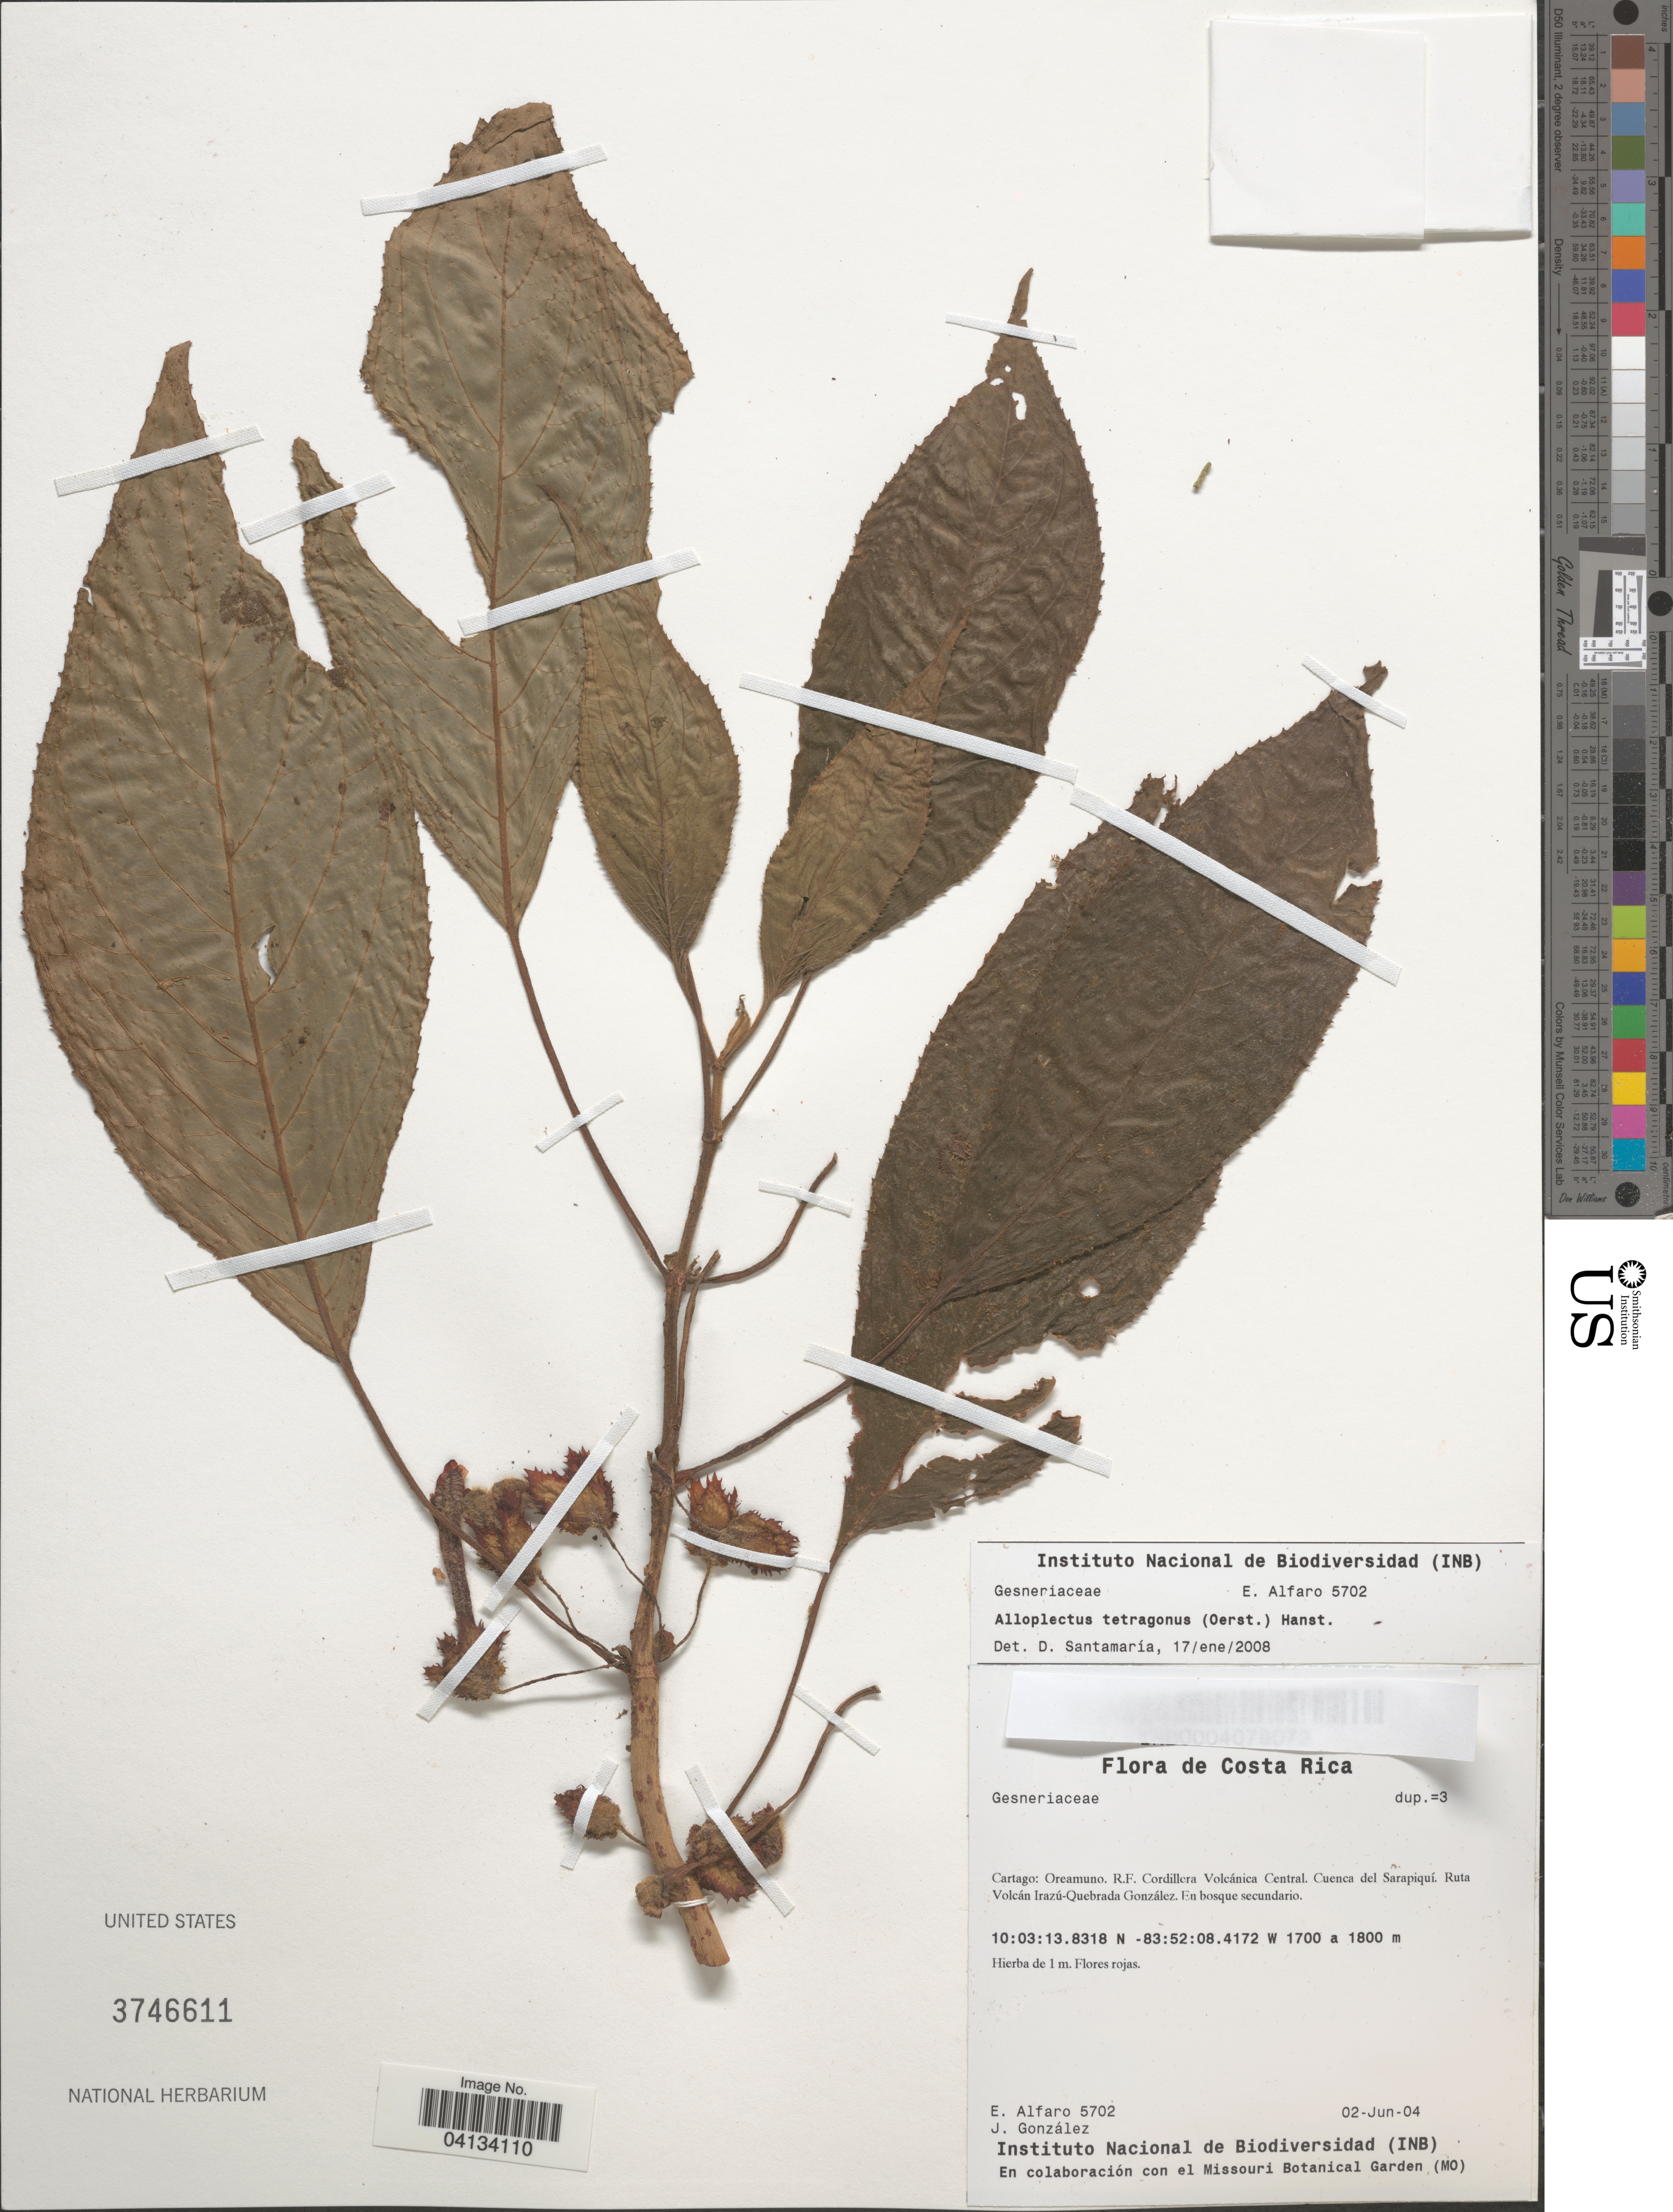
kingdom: Plantae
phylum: Tracheophyta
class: Magnoliopsida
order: Lamiales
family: Gesneriaceae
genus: Alloplectus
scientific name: Alloplectus tetragonus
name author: (Hanst.) Hanst.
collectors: E. Alfaro & J. González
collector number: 5702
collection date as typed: Transcribed d/m/y: 2/6/4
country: Costa Rica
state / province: Cartago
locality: Oreamuno. R.F. Cordillera Volcánica Central. Cuenca del Sarapiquí. Ruta Volcán Irazú-Quebrada González.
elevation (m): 1700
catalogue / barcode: US 3746611